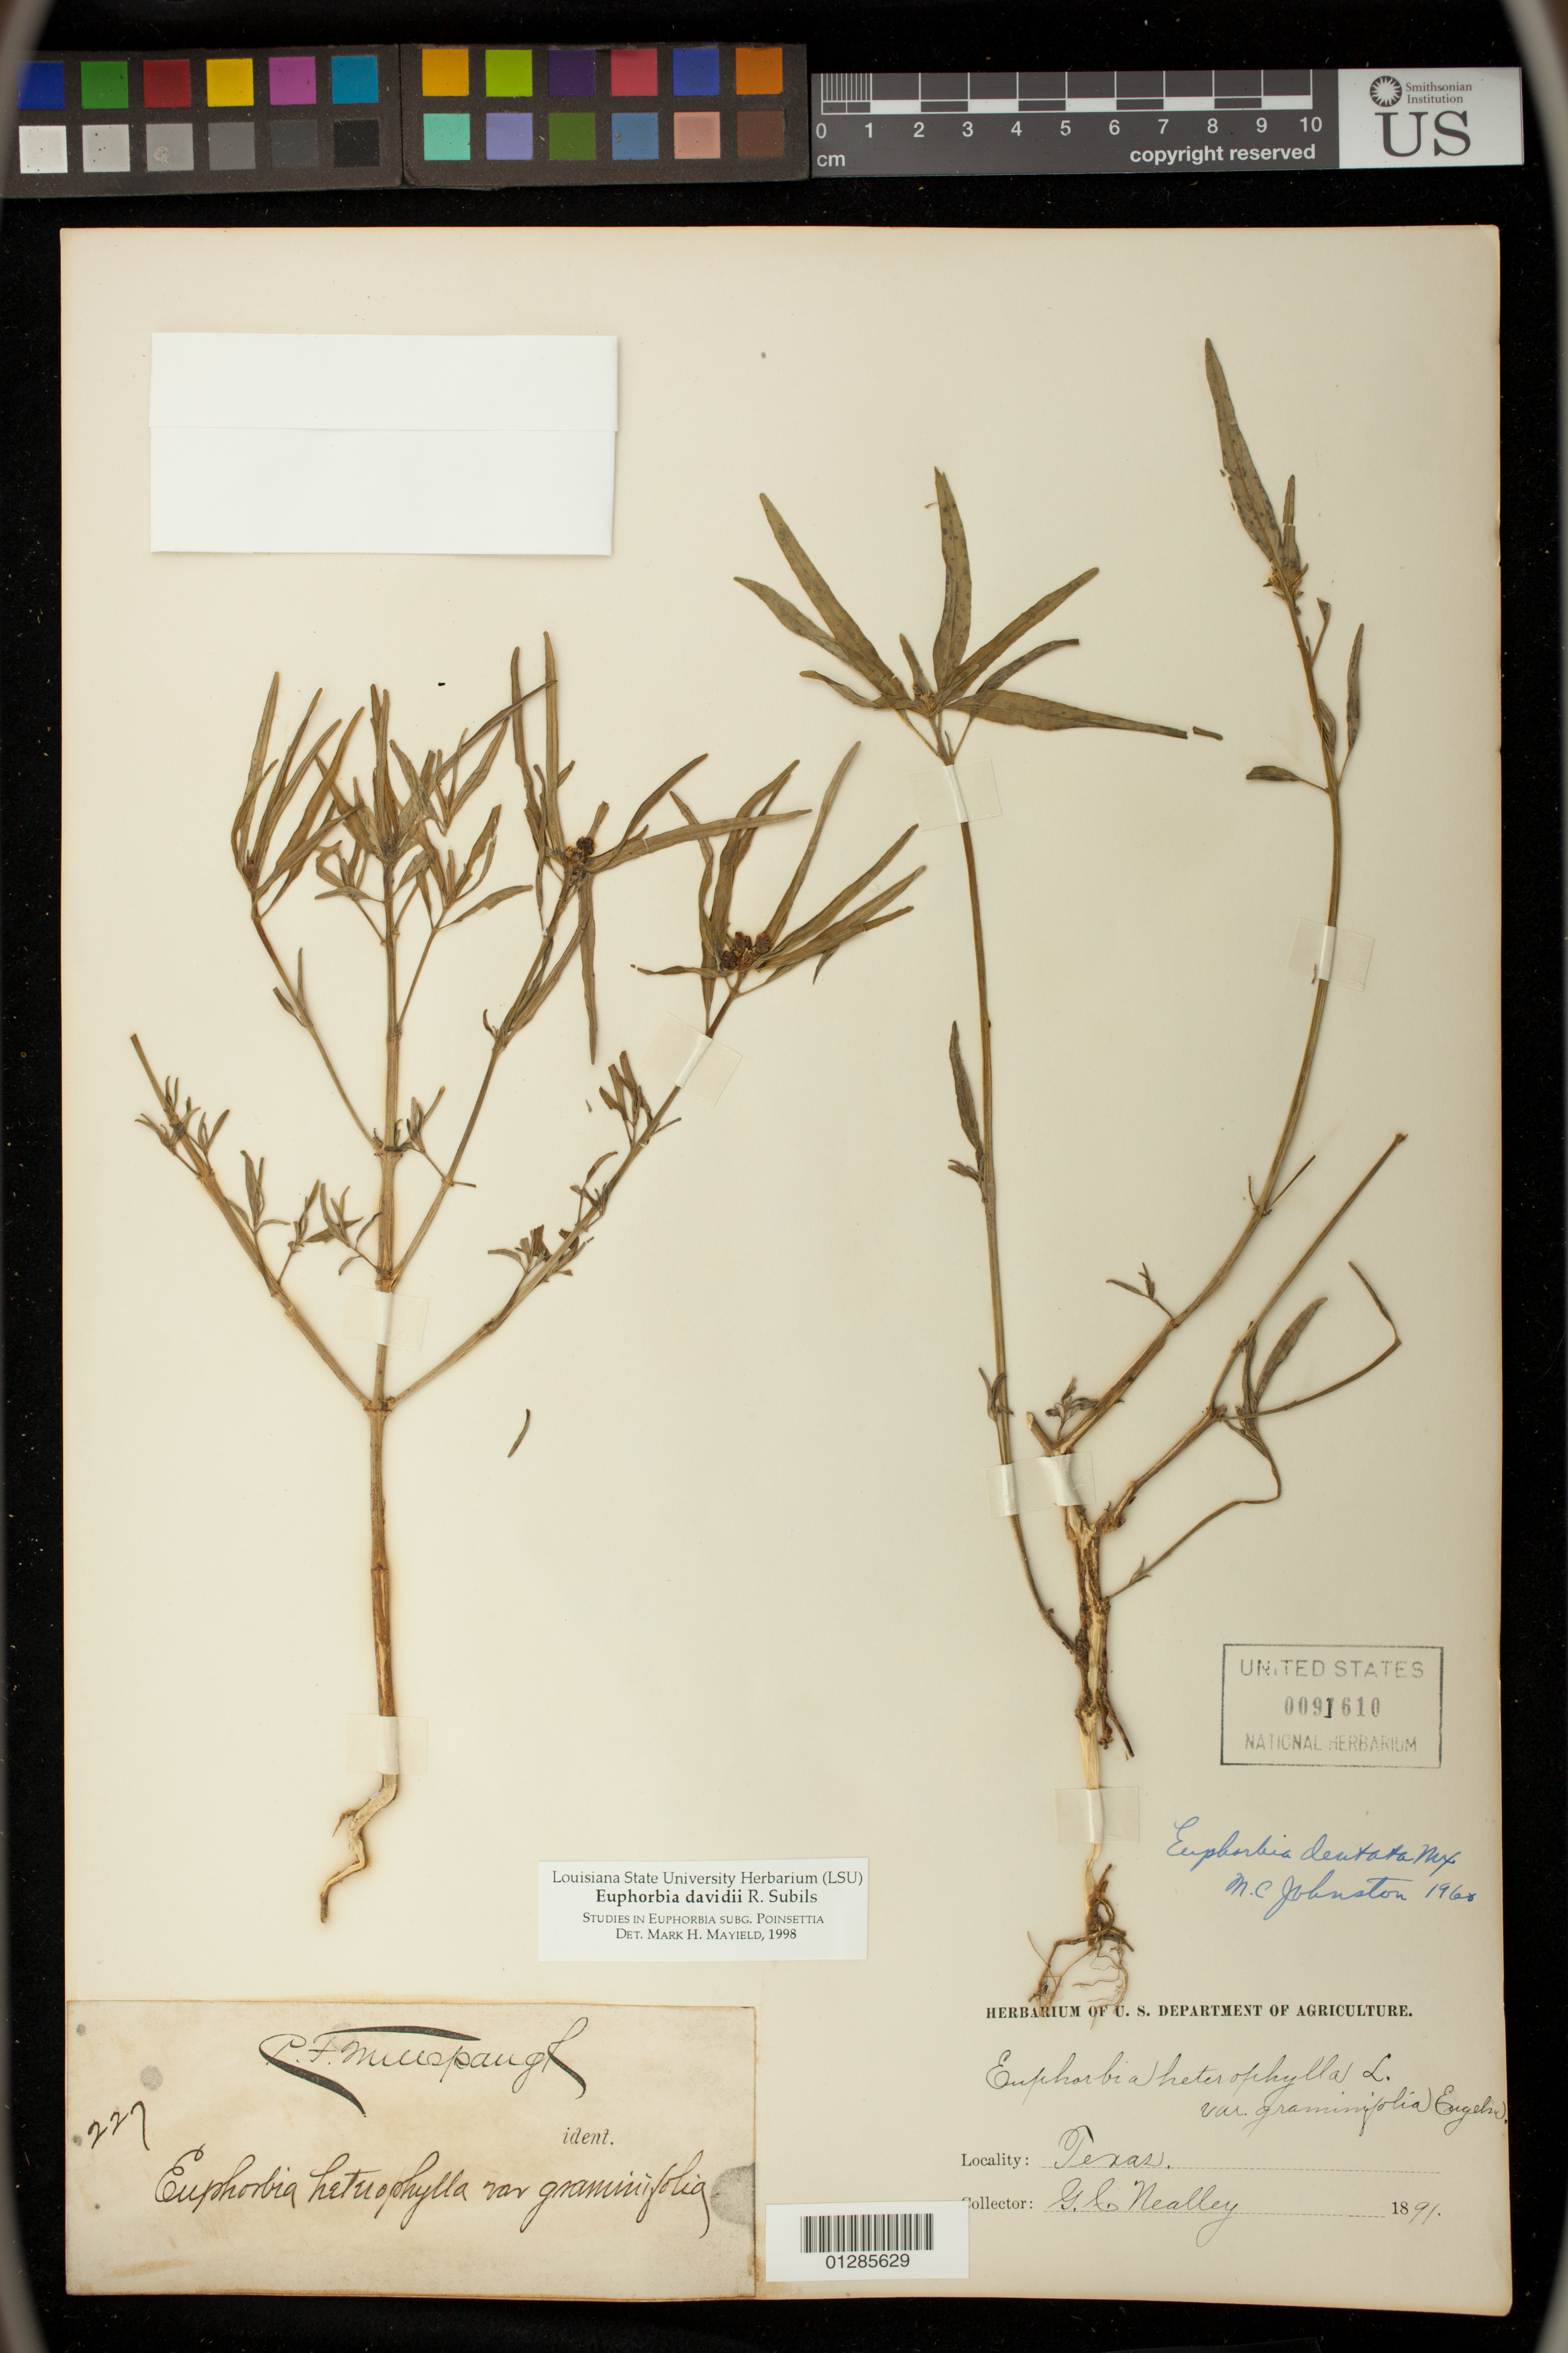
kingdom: Plantae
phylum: Tracheophyta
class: Magnoliopsida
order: Malpighiales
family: Euphorbiaceae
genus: Euphorbia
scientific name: Euphorbia davidii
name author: Subils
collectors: G. C. Nealley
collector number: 227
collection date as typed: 1891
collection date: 1891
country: United States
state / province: Texas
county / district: Maverick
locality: Ft. hudson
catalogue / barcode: US 91610